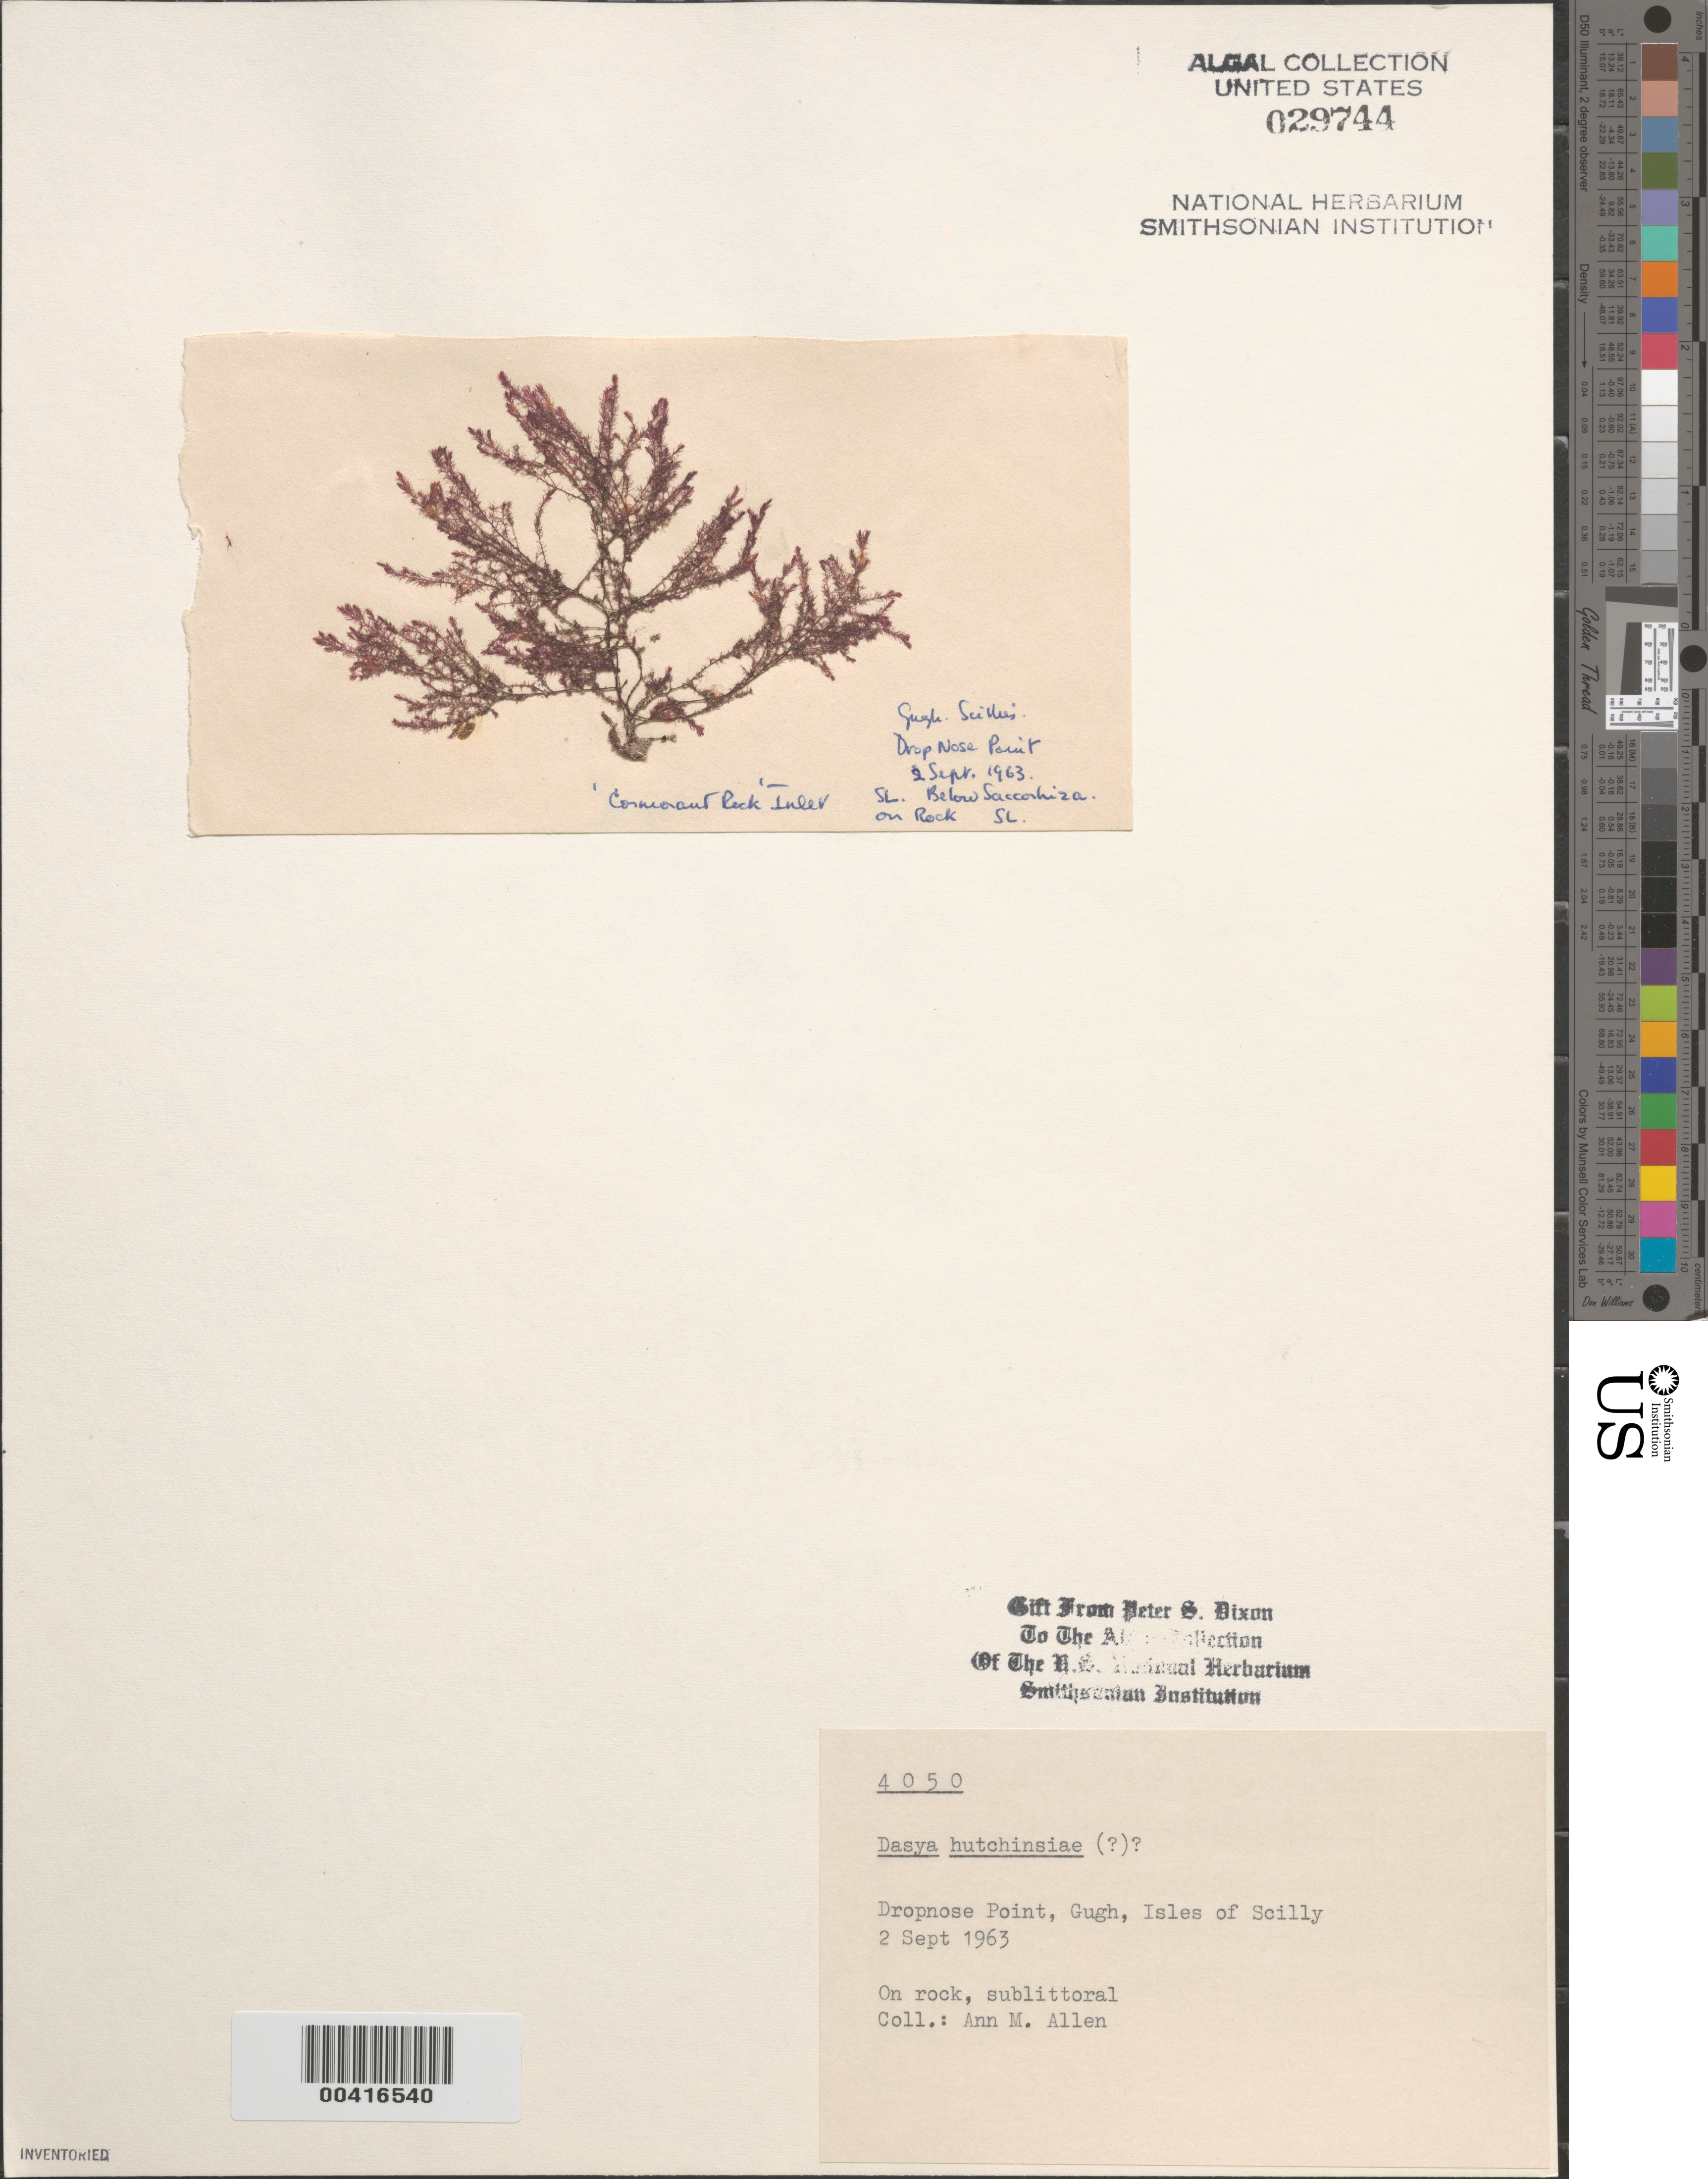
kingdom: Plantae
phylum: Rhodophyta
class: Florideophyceae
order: Ceramiales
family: Dasyaceae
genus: Dasya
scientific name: Dasya hutchinsiae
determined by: Dixon, P. S.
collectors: A. M. Allen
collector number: PSD 4050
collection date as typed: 02 Sep 1963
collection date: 1963-09-02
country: United Kingdom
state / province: England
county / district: Council of the Isles of Scilly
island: Gugh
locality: Dropnose Point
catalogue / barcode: US 29744